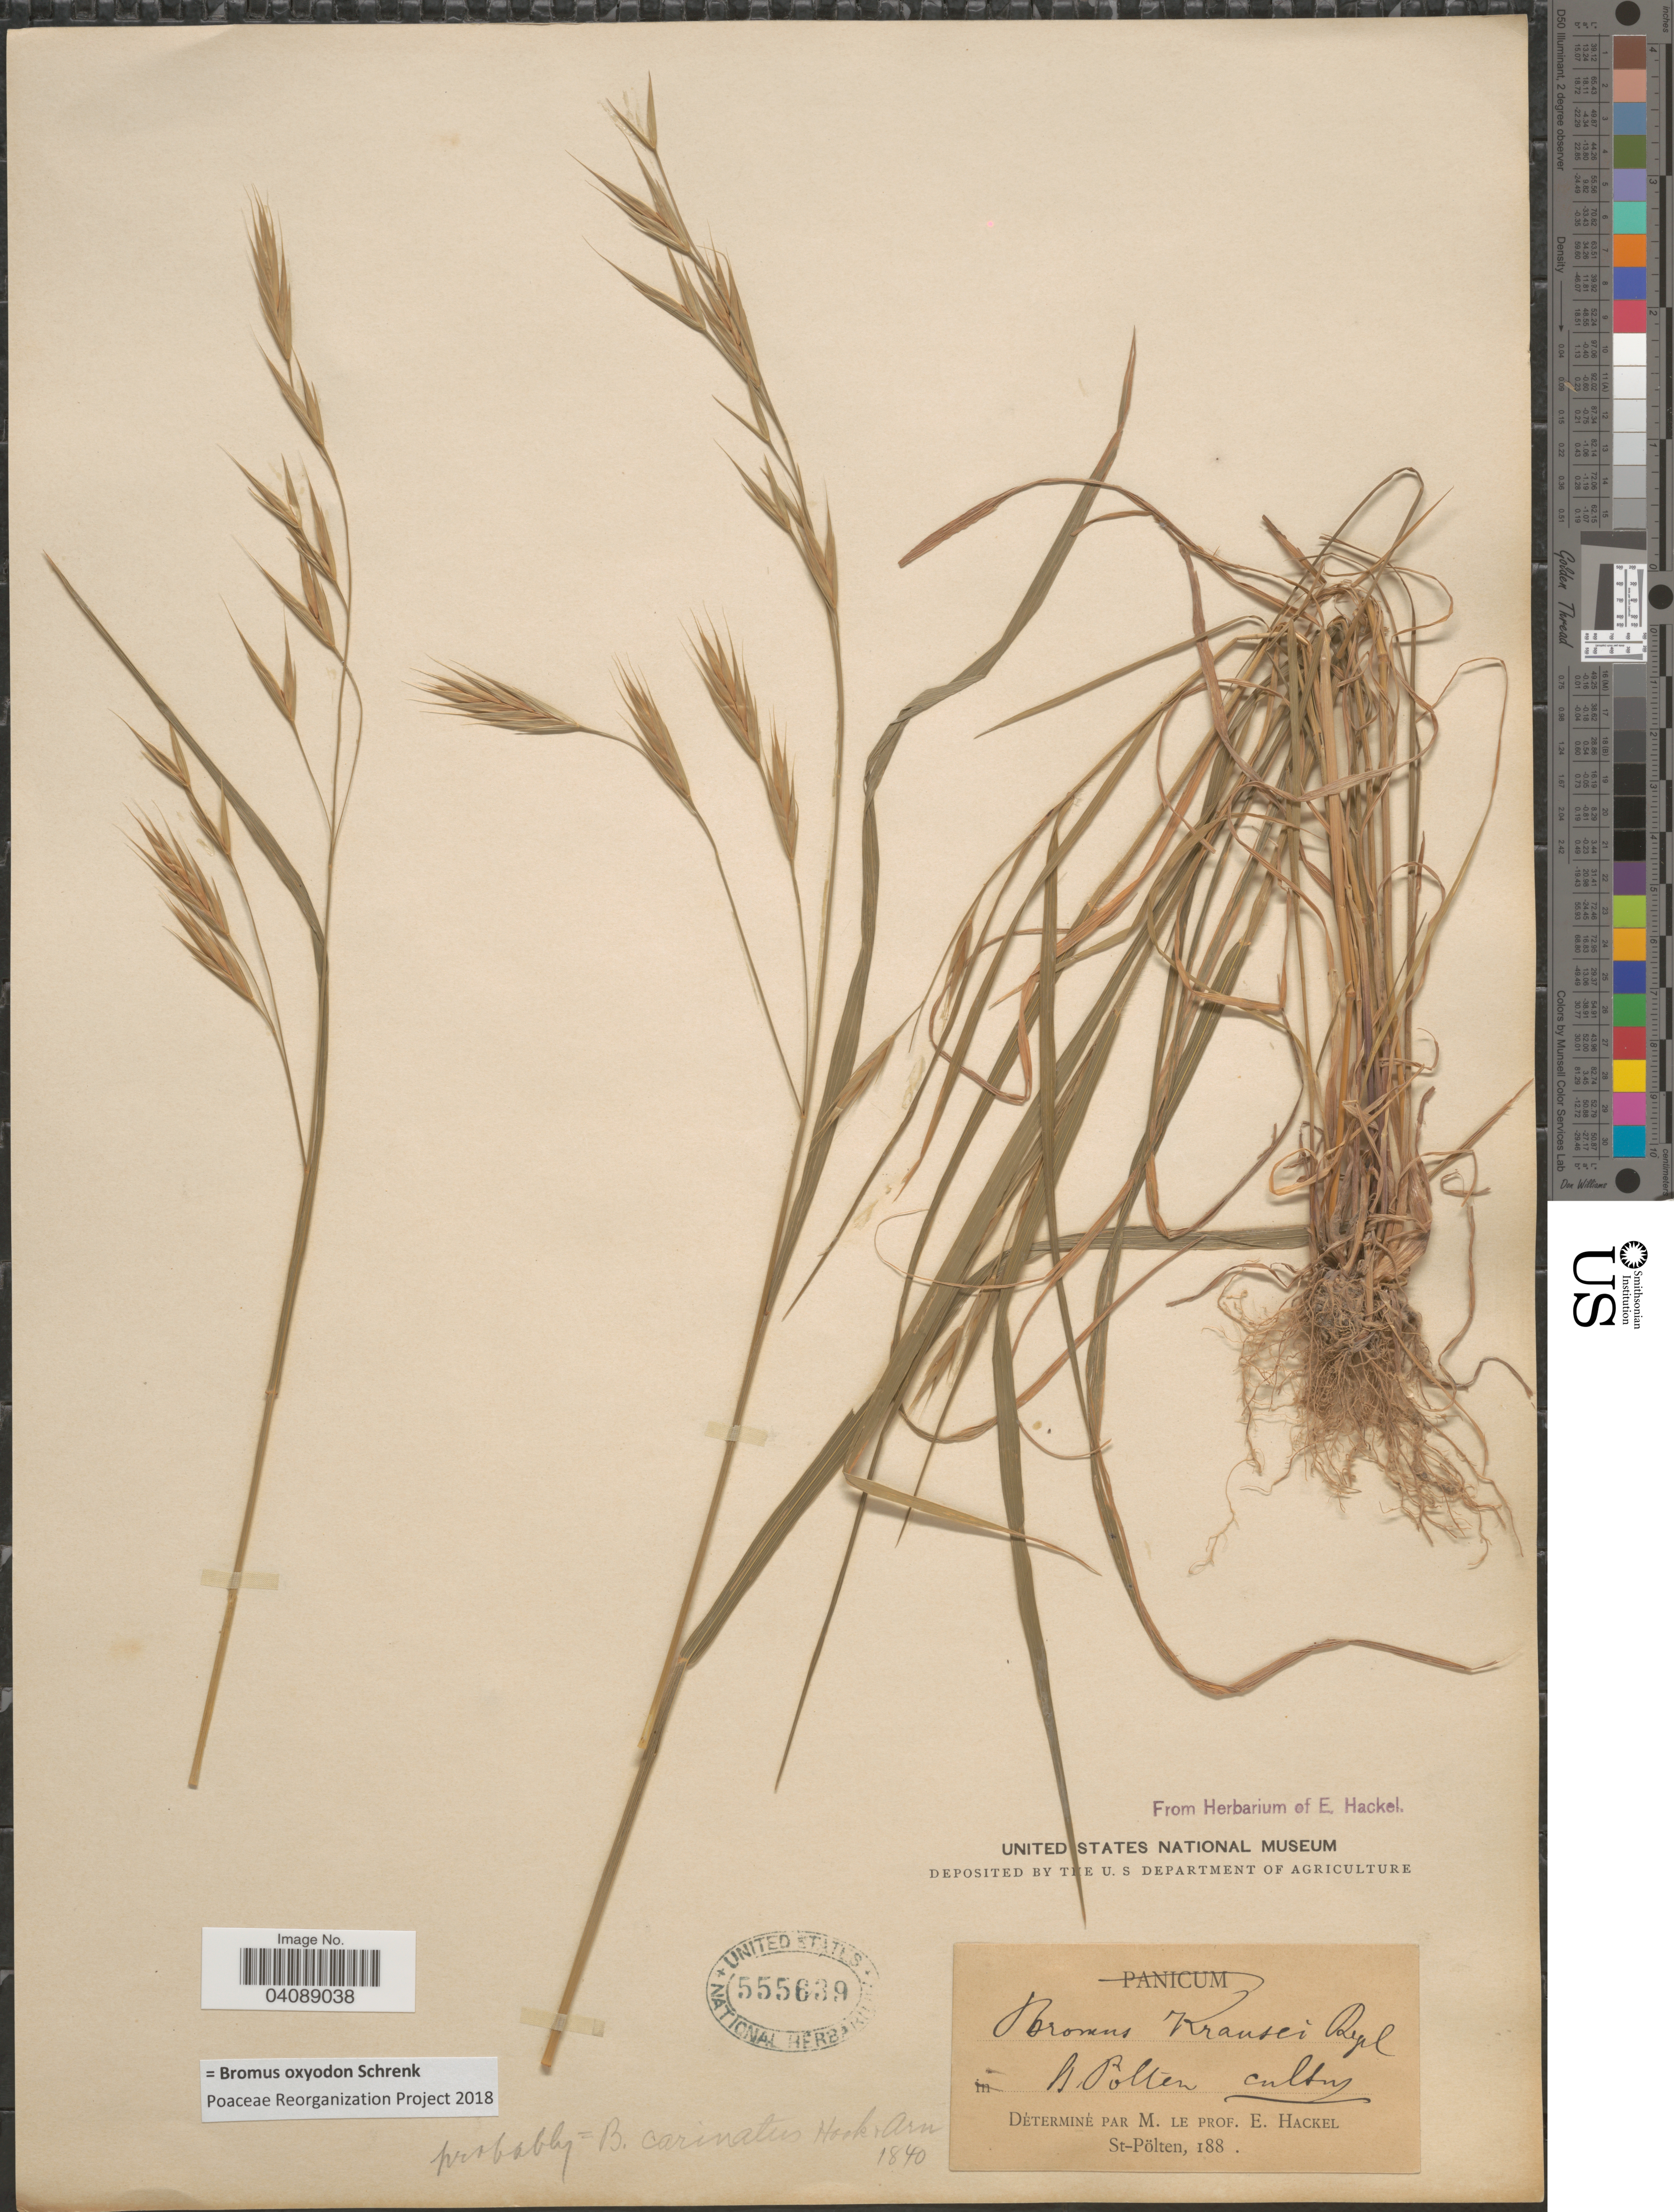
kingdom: Plantae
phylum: Tracheophyta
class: Liliopsida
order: Poales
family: Poaceae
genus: Bromus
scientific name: Bromus oxyodon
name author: Schrenk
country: Austria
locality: St. Polten.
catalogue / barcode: US 555639